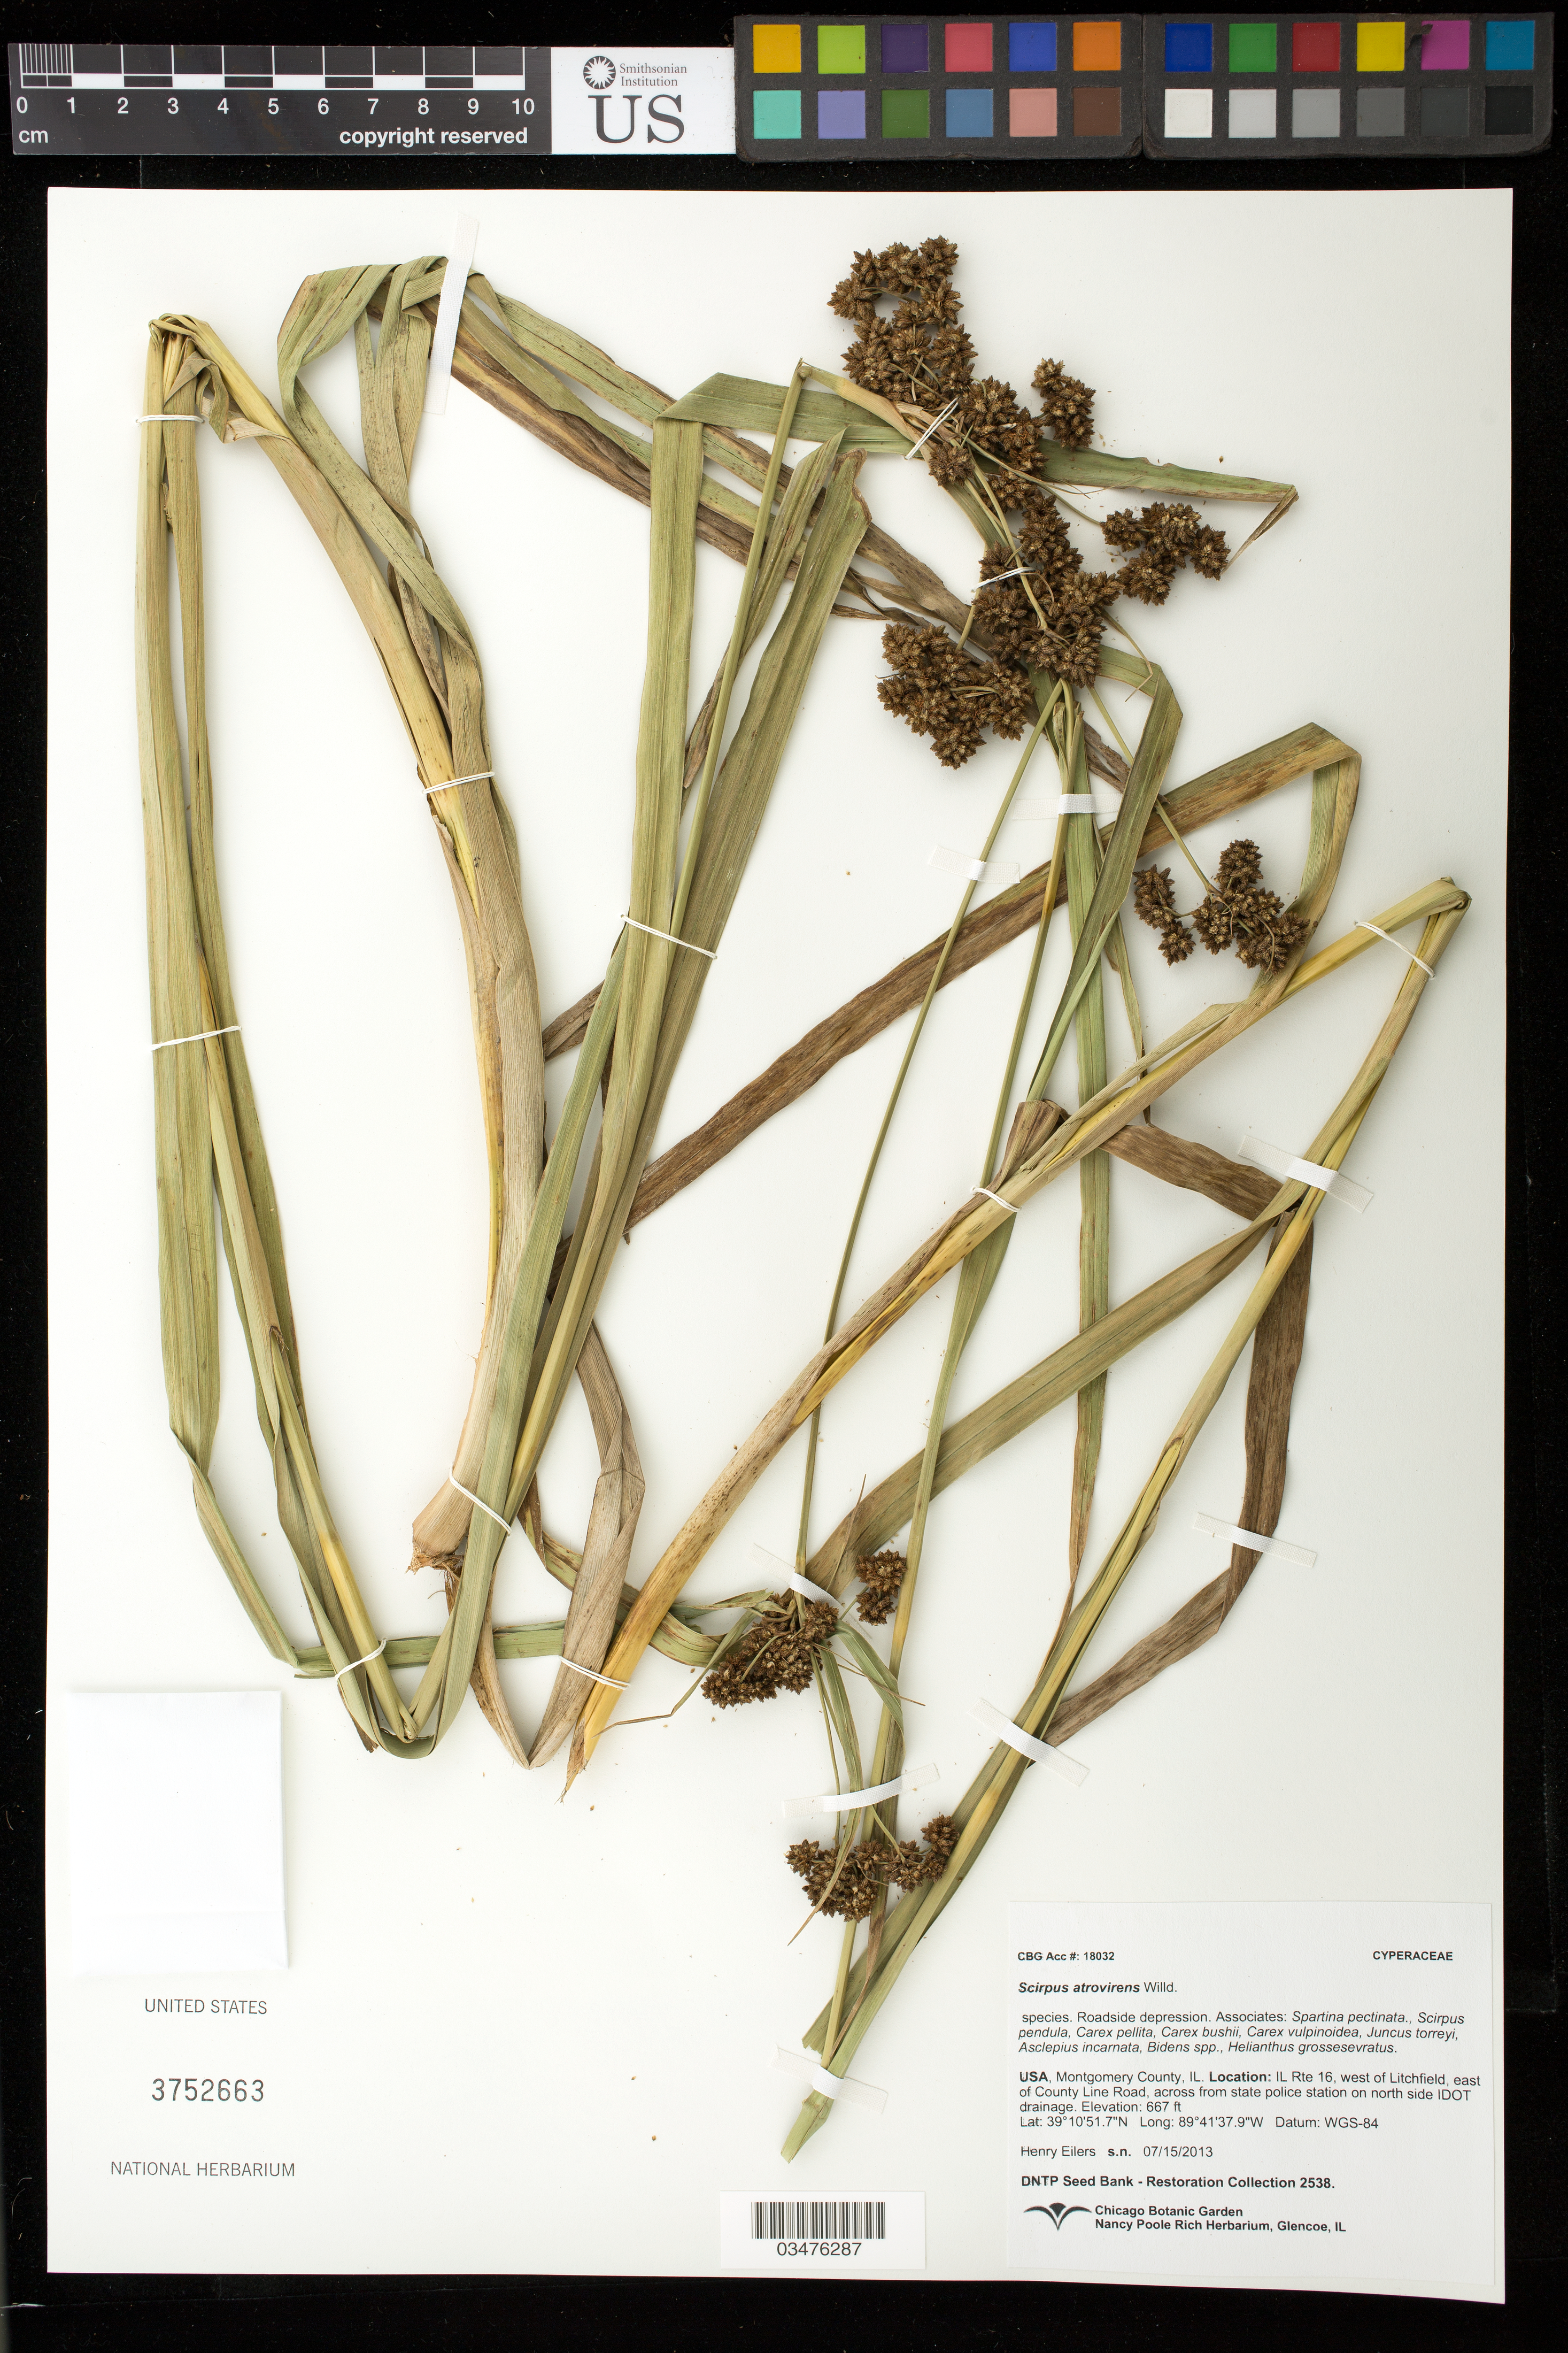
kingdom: Plantae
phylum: Tracheophyta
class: Liliopsida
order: Poales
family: Cyperaceae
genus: Scirpus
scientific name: Scirpus atrovirens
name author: Willd.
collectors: H. Eilers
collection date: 2013-07-15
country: United States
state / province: Illinois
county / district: Montgomery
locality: IL Rte 16, west of Litchfield, east of County Line Road, across from state police station on north side IDOT drainage.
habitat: Roadside depression. With Bidens sp., Juncus torreyi, Carex pellita, ect.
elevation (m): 203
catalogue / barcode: US 3752663